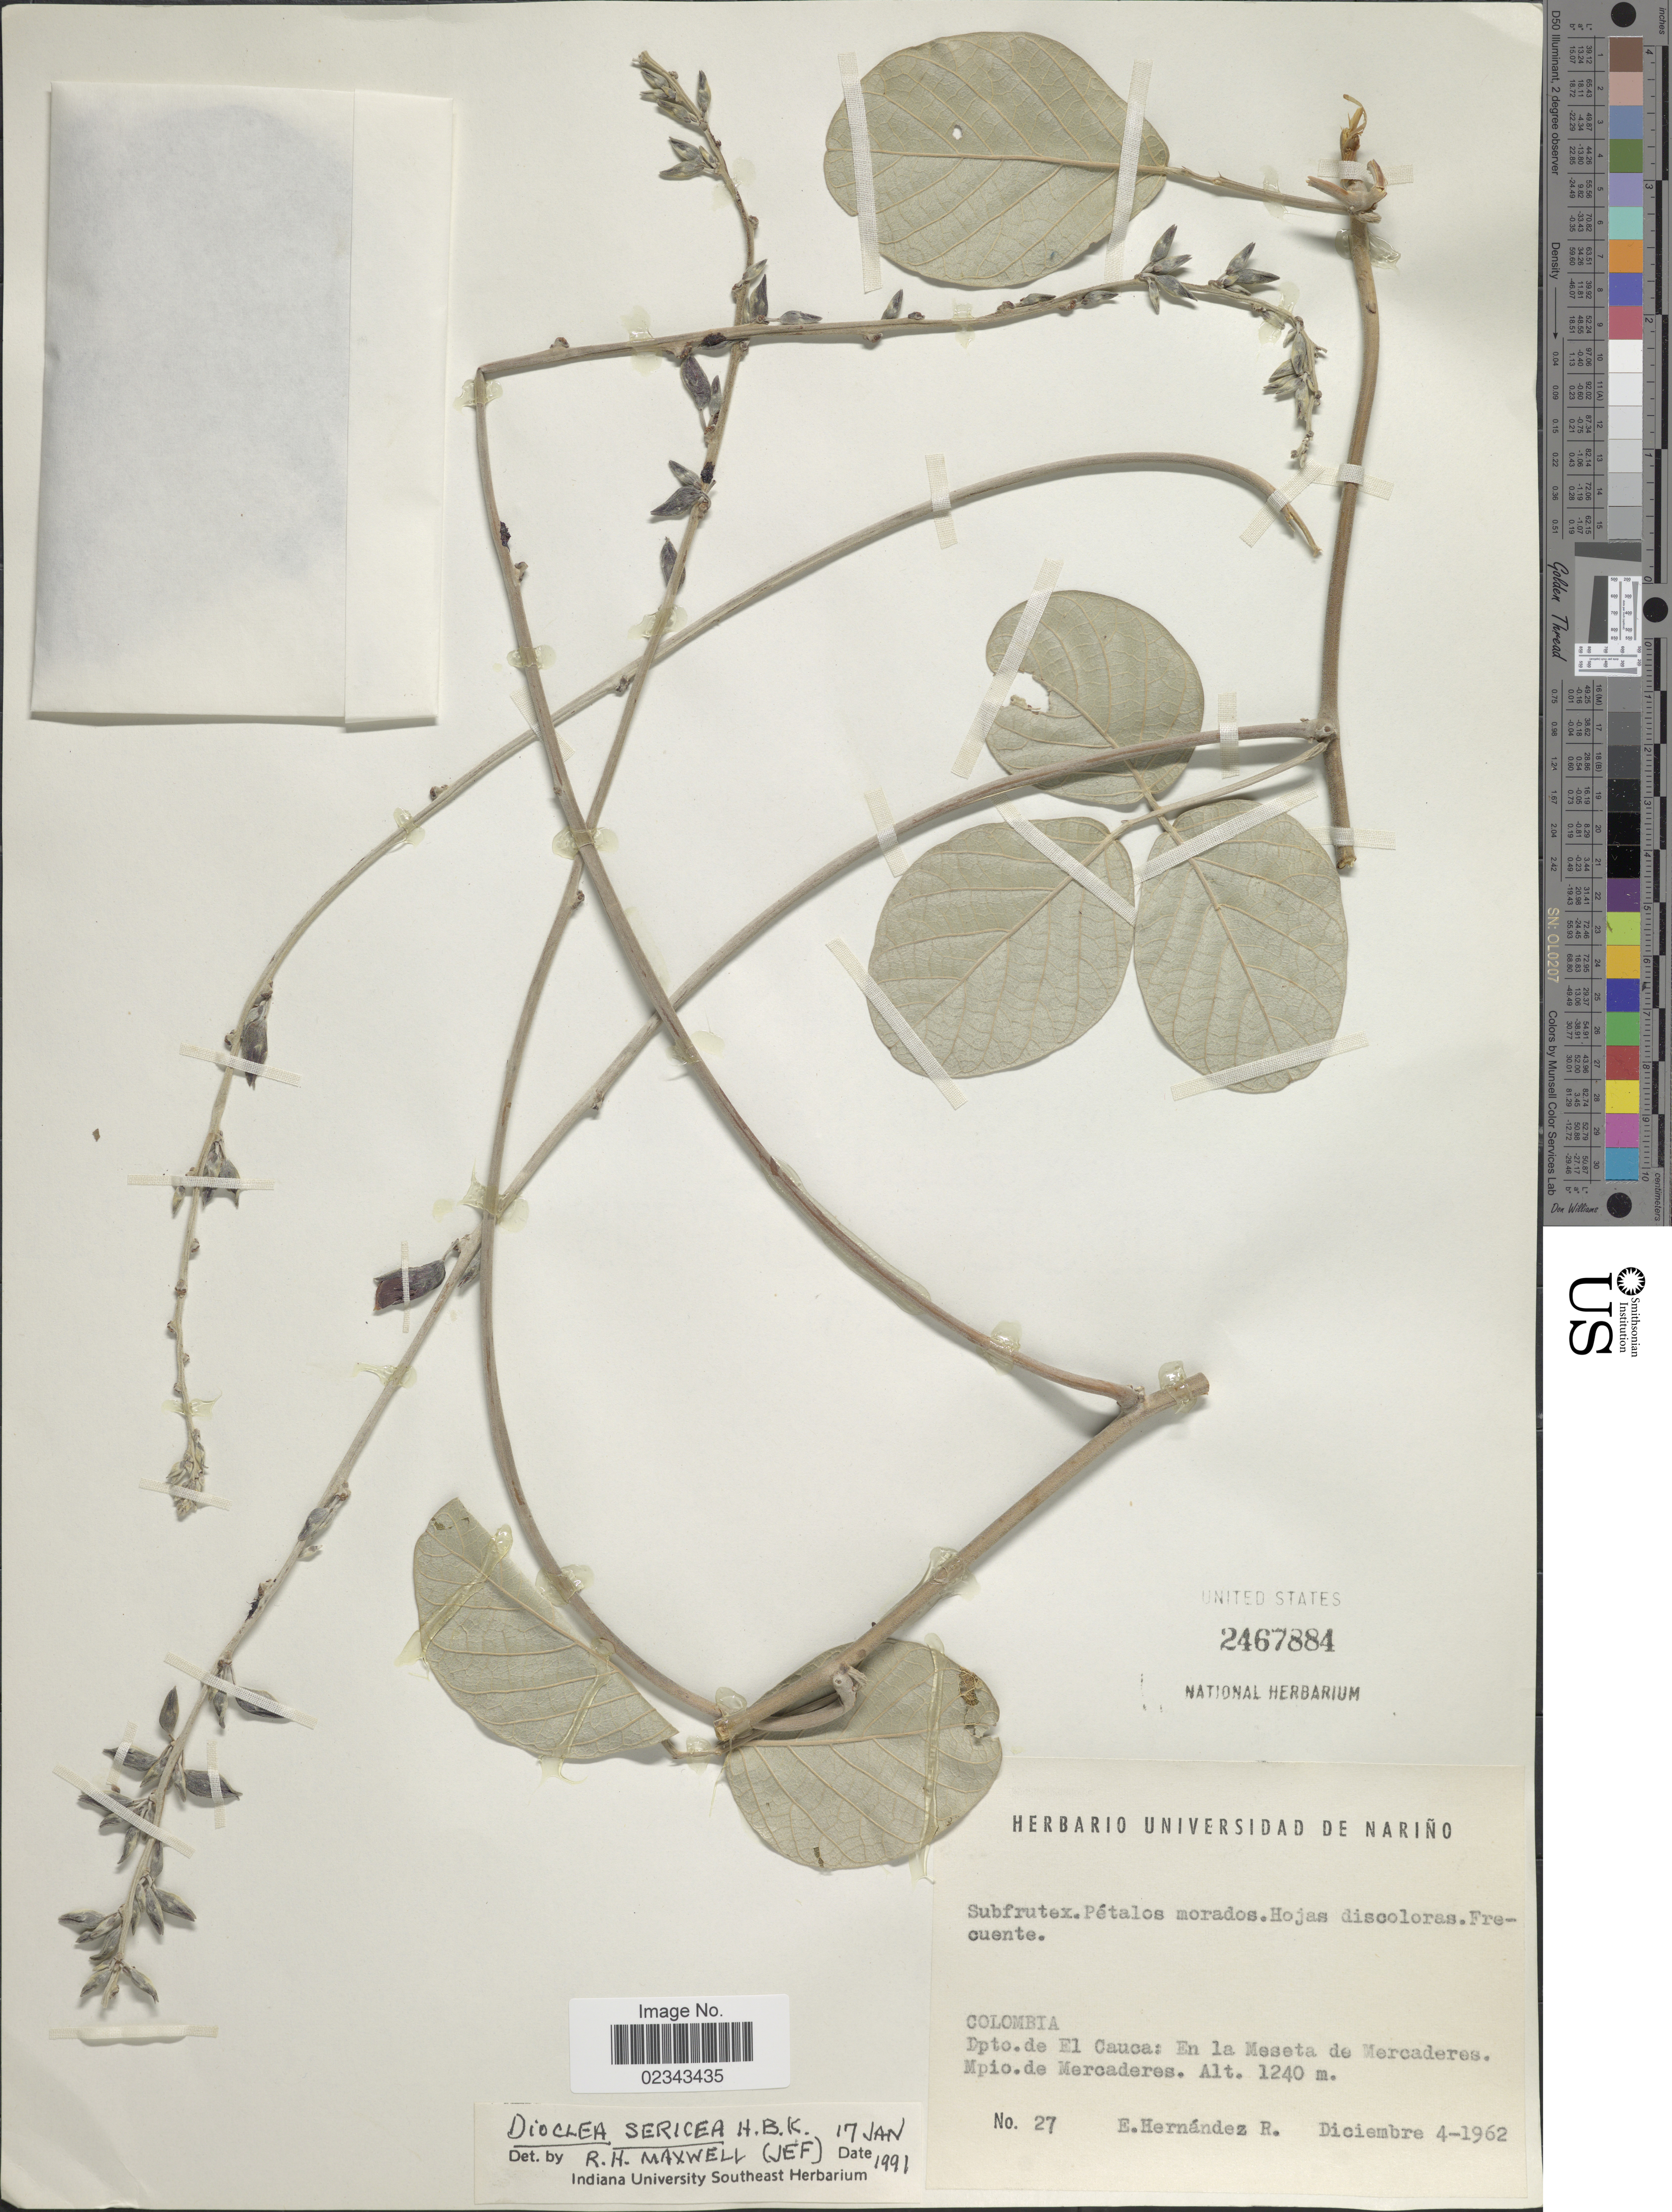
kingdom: Plantae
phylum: Tracheophyta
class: Magnoliopsida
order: Fabales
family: Fabaceae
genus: Dioclea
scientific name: Dioclea sericea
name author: Kunth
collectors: E. Hernández R.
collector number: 27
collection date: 1962-12-04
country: Colombia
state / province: Cauca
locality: Dpto. de El Cauca: En la Meseta de Mercaderes. Mpio. de Mercaderes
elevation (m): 1240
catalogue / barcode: US 2467884